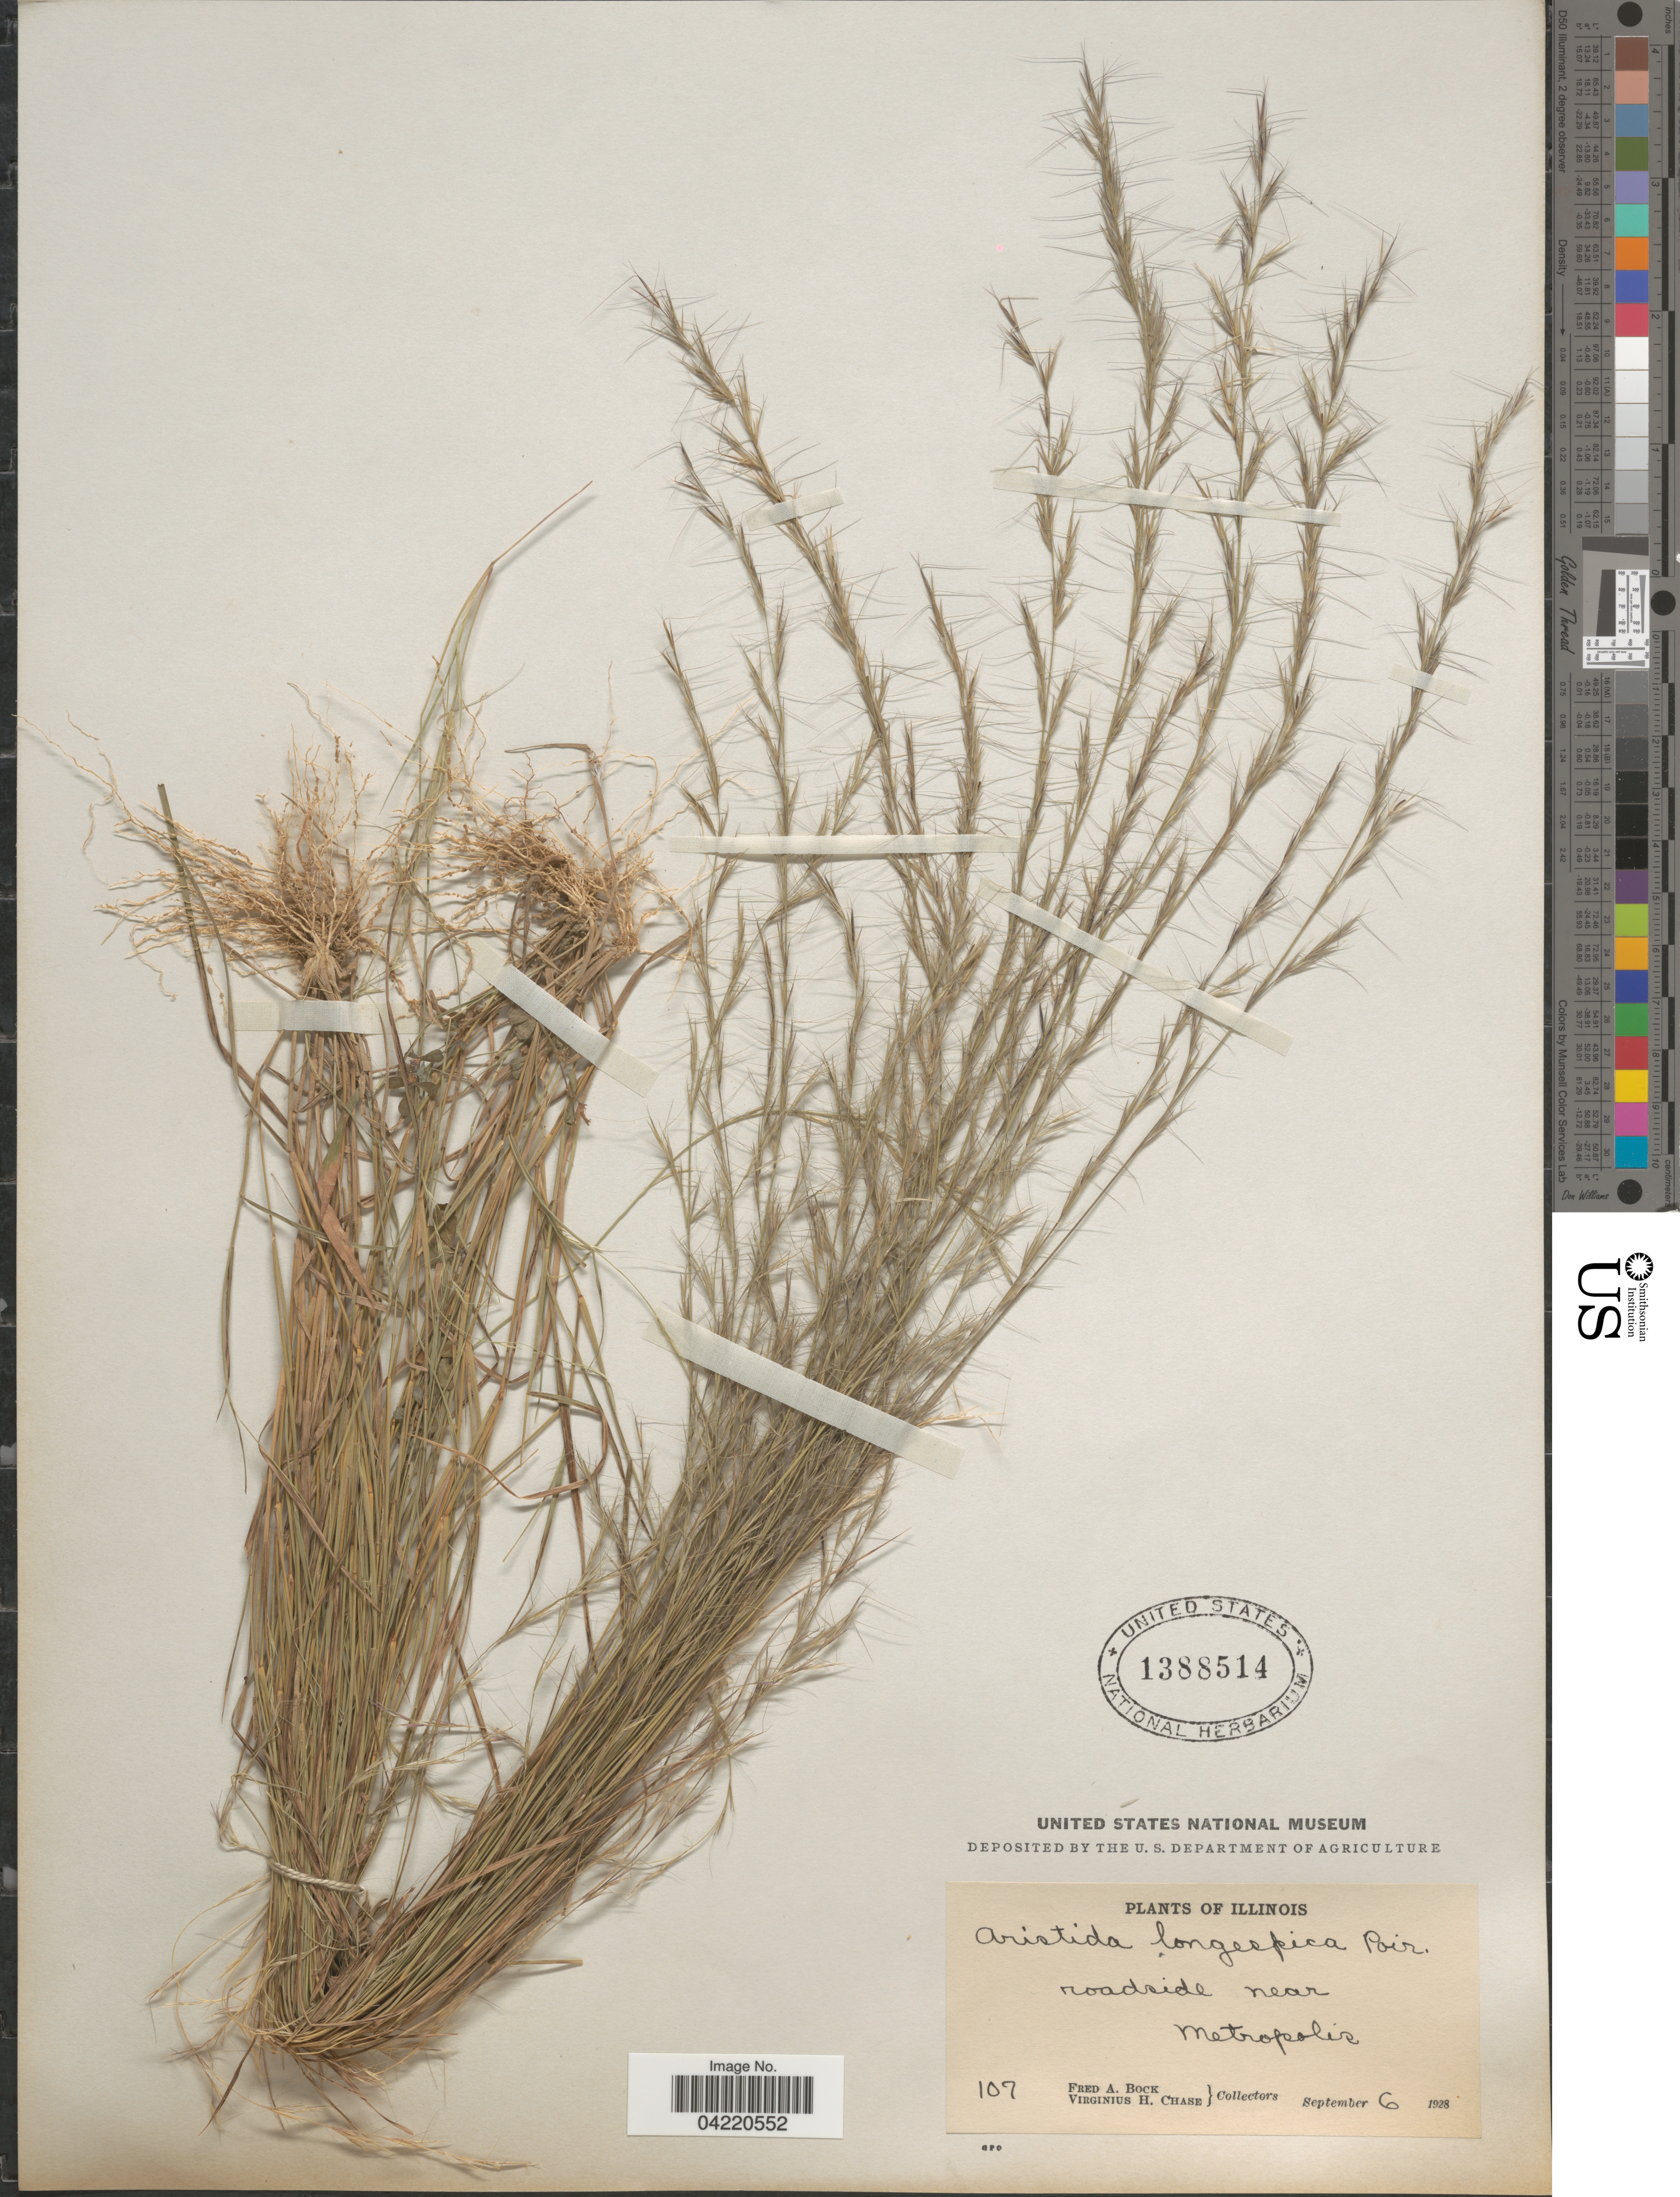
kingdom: Plantae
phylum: Tracheophyta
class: Liliopsida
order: Poales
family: Poaceae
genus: Aristida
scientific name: Aristida longespica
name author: Poir.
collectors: F. Bock & V. H. Chase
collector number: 107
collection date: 1928-09-06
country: United States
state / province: Illinois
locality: Roadside near Metropolis.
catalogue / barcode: US 1388514